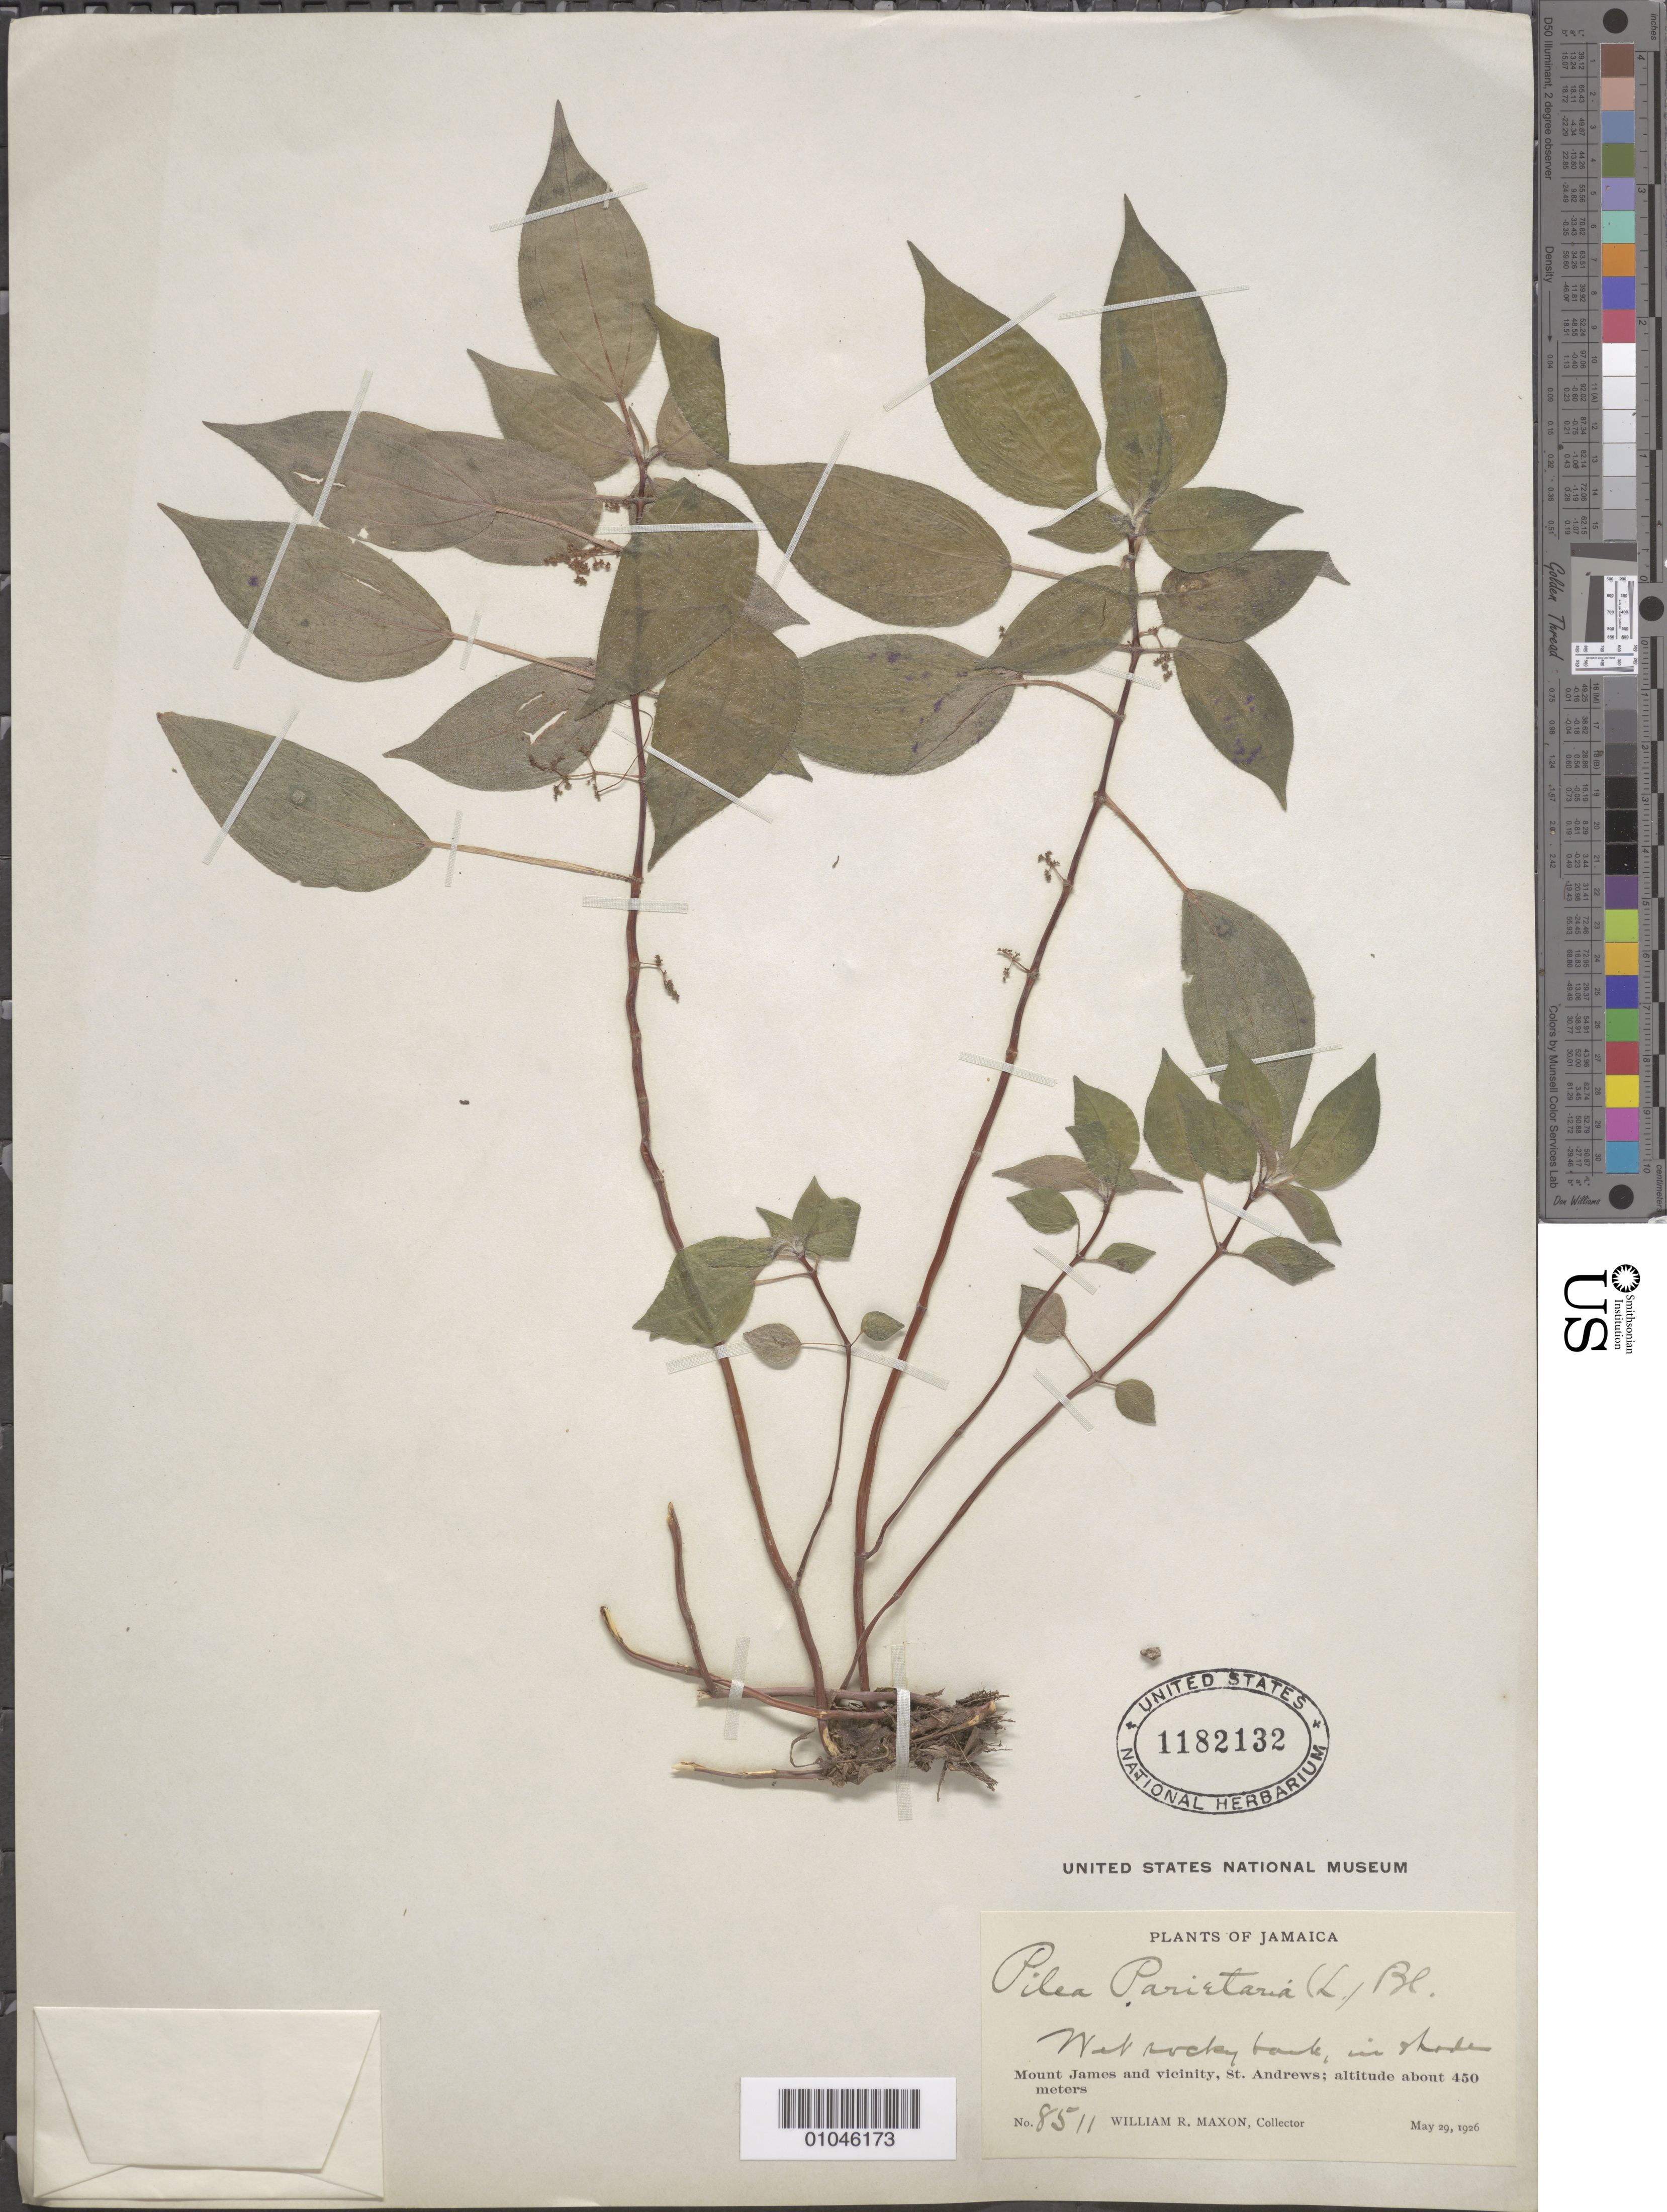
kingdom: Plantae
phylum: Tracheophyta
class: Magnoliopsida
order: Rosales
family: Urticaceae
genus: Pilea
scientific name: Pilea parietaria var. parietaria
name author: (L.) Blume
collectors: W. R. Maxon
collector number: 8511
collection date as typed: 29 May 1926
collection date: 1926-05-29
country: Jamaica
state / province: Saint Andrew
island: Jamaica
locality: Wet rocky bank. Mt. James and vicinity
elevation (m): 450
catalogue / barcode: US 1182132